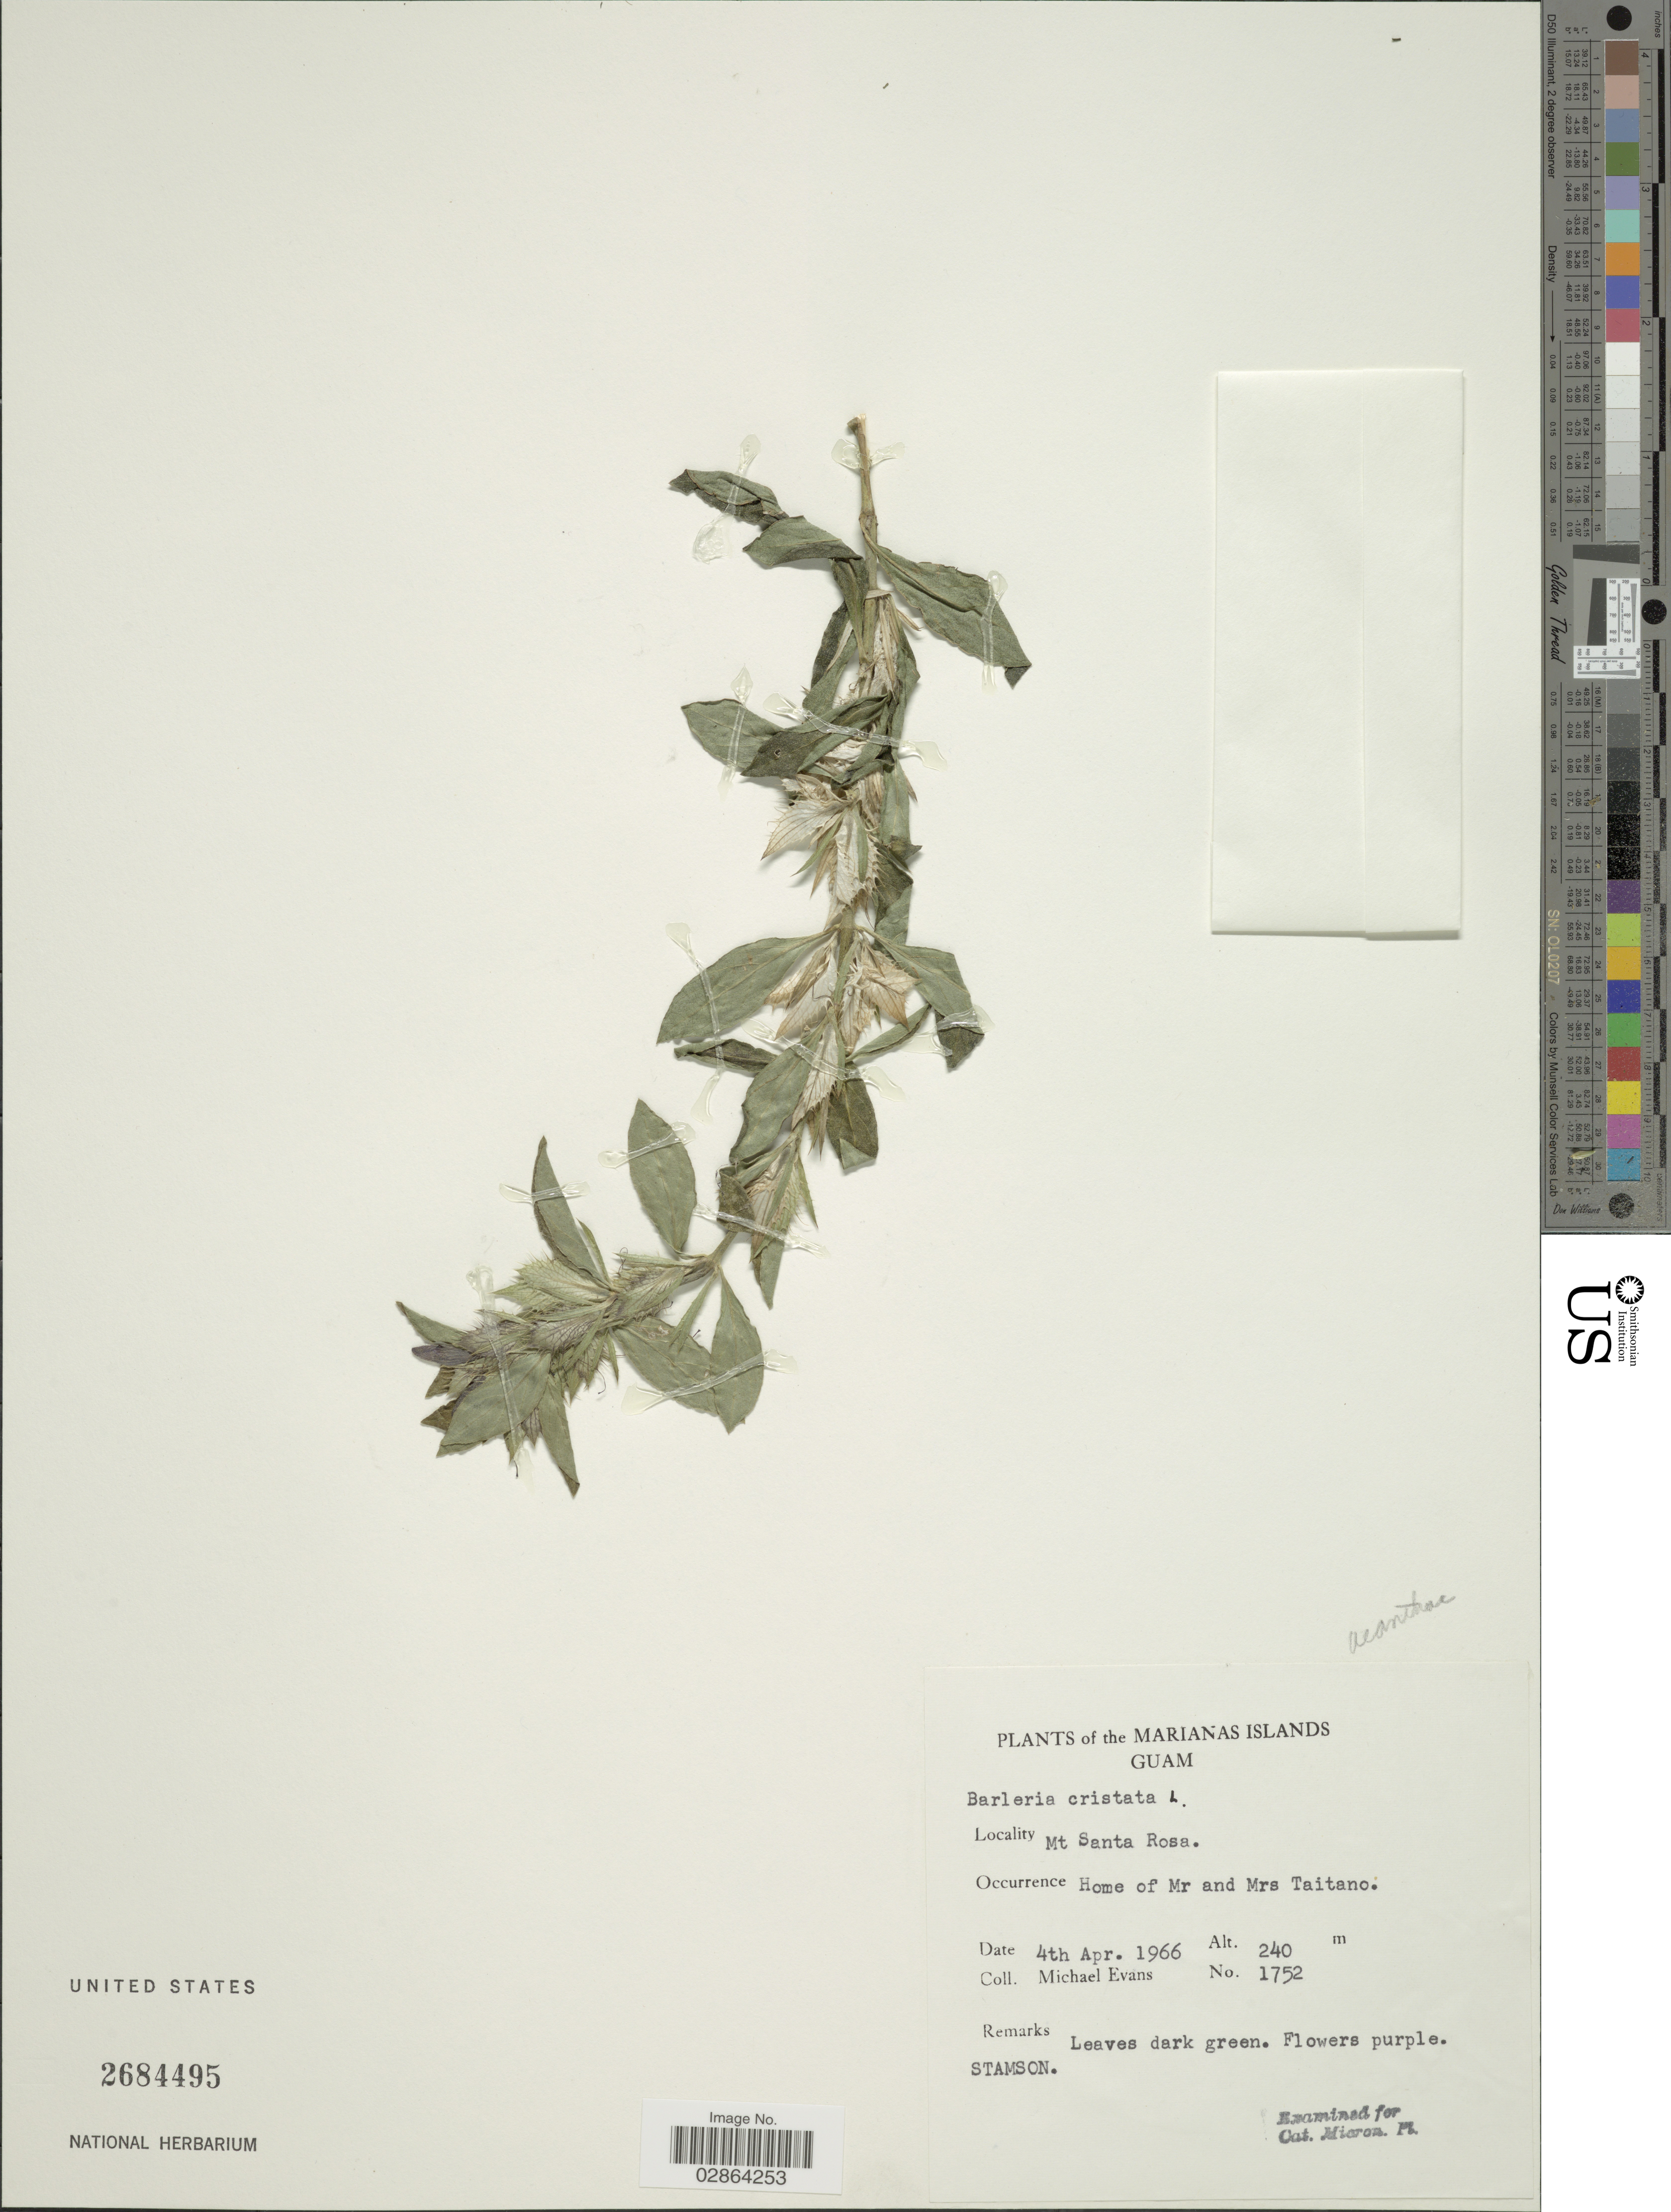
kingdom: Plantae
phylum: Tracheophyta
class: Magnoliopsida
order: Lamiales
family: Acanthaceae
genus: Barleria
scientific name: Barleria cristata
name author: L.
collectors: M. Evans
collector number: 1752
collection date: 1966-04-04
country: Guam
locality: The Marianas Islands, Mt. Santa Rosa, Home of Mr and Mrs Taitano.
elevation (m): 240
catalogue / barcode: US 2684495